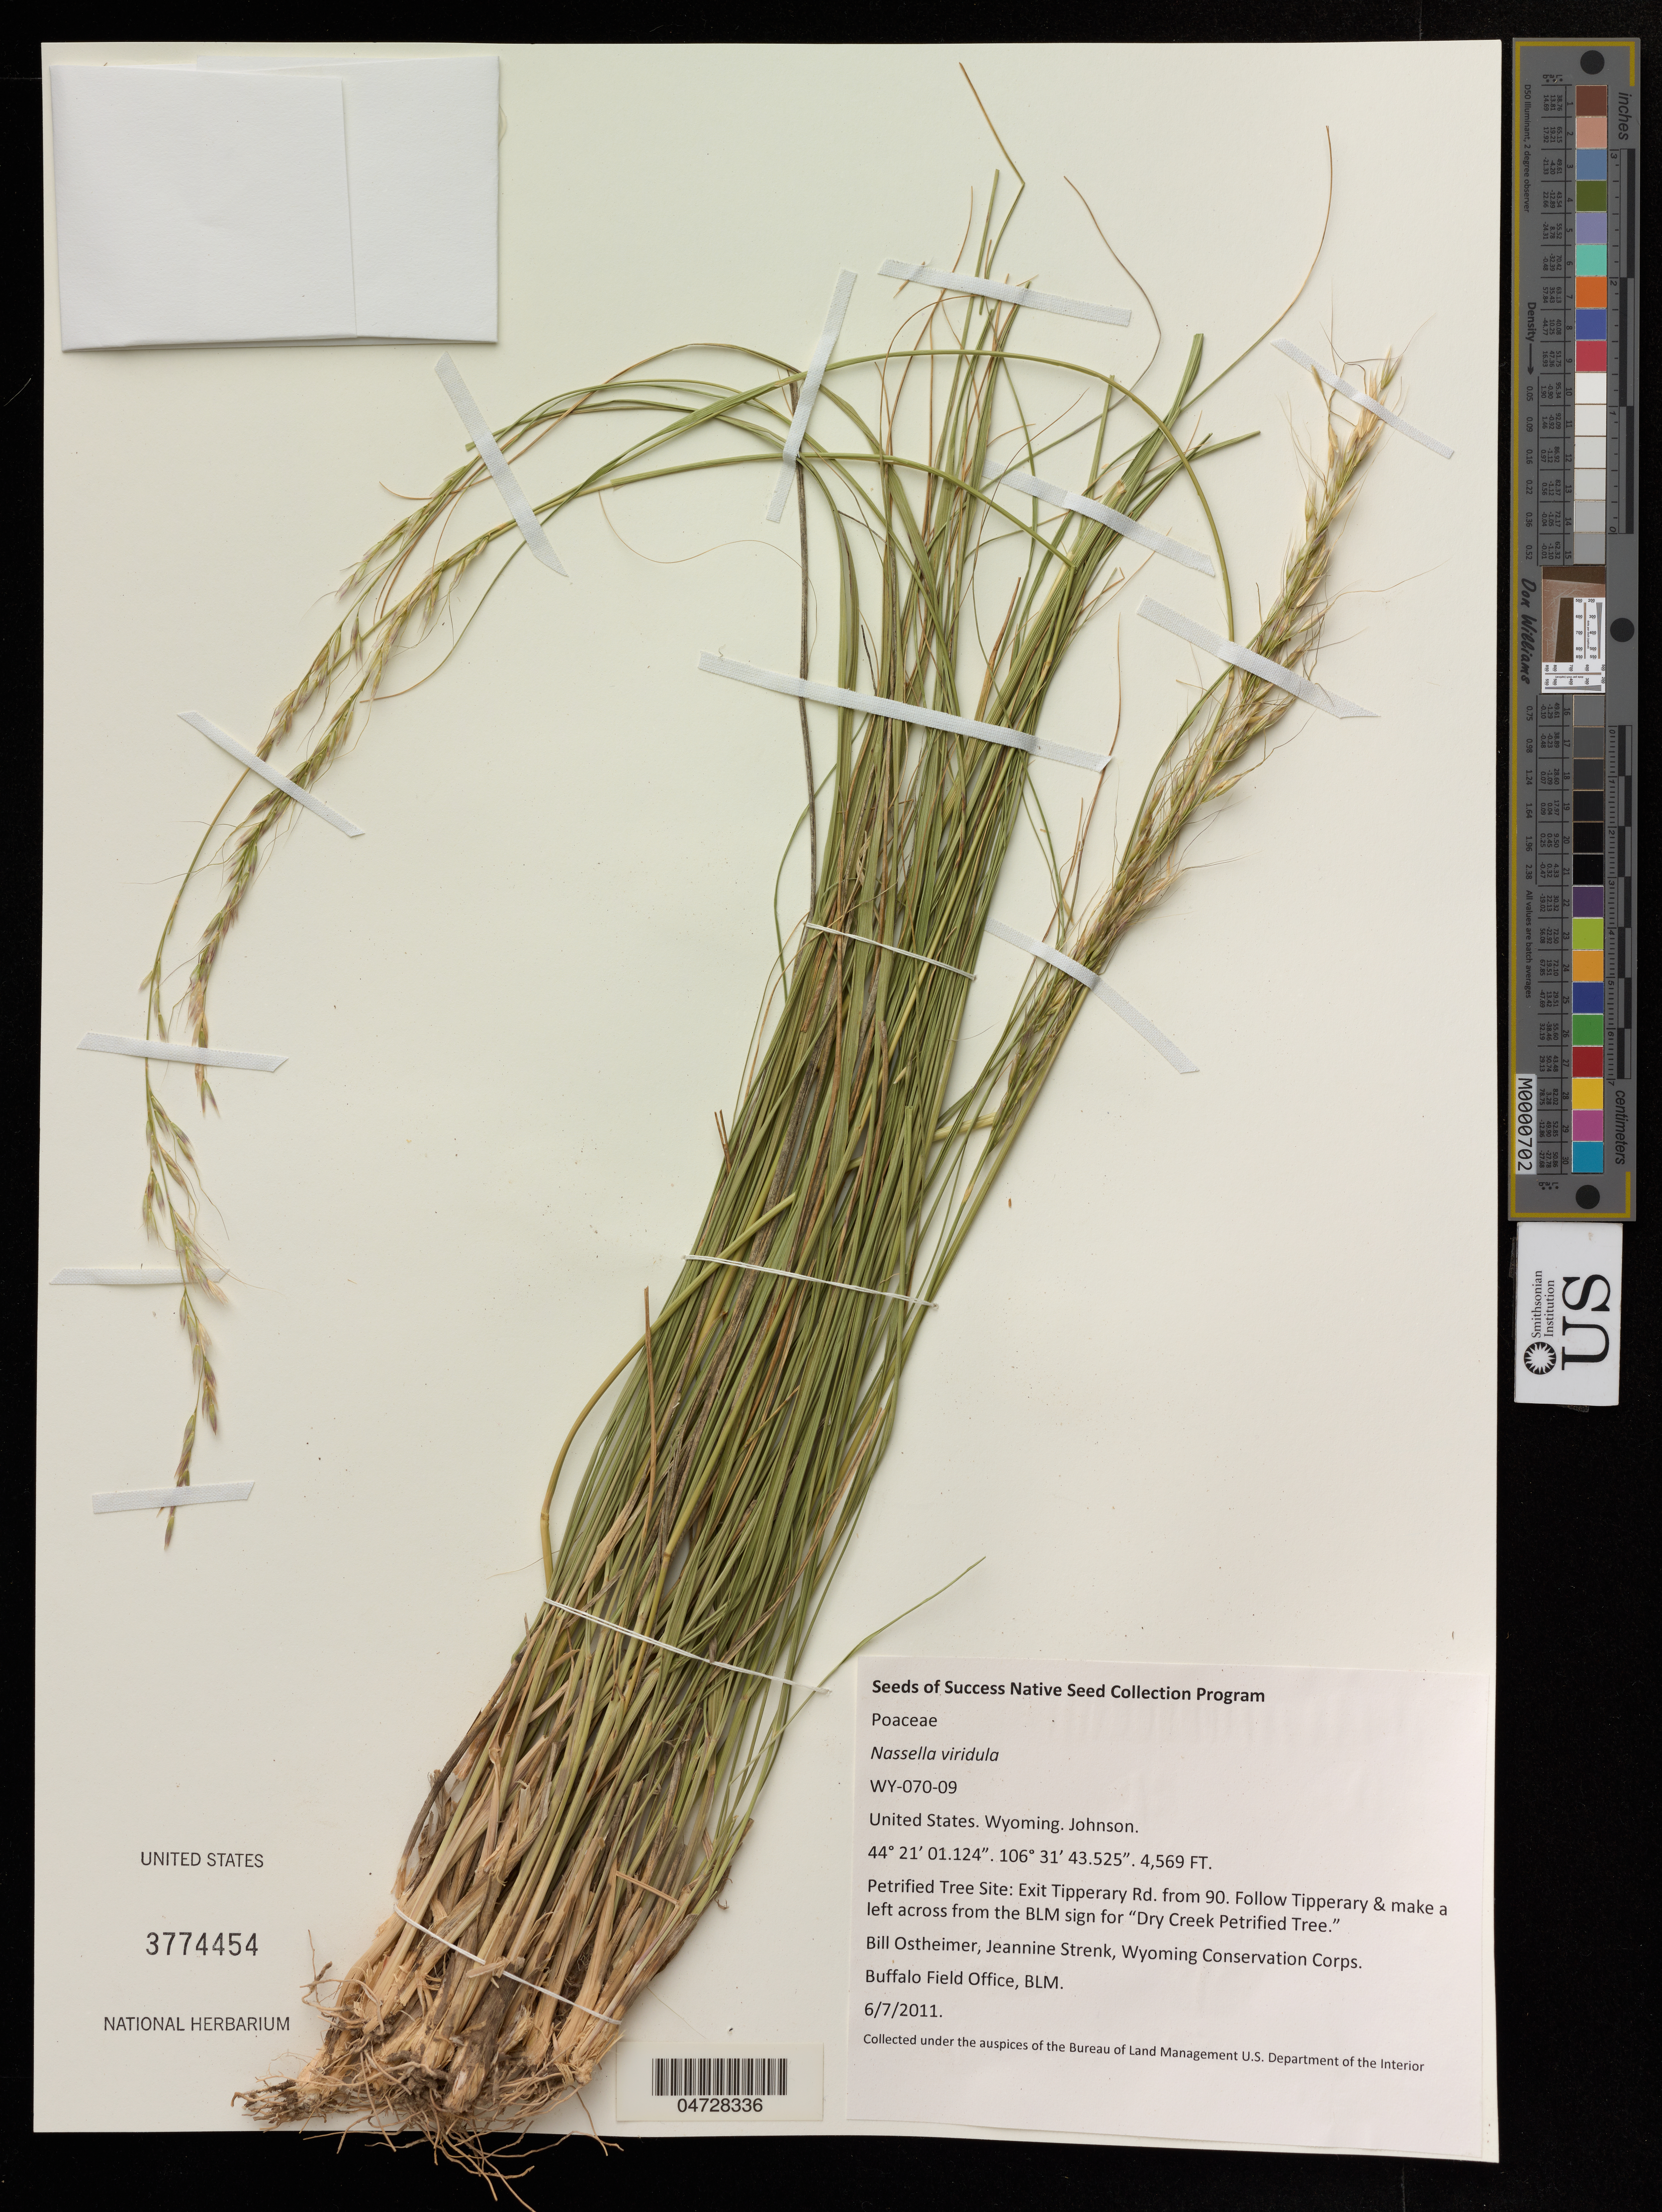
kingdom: Plantae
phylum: Tracheophyta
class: Liliopsida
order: Poales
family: Poaceae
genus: Nassella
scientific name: Nassella viridula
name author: (Trin.) Barkworth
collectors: B. Ostheimer, J. Strenk & Wyoming Conservation Corps.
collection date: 2011-07-06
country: United States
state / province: Wyoming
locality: Johnson.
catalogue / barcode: US 3774454